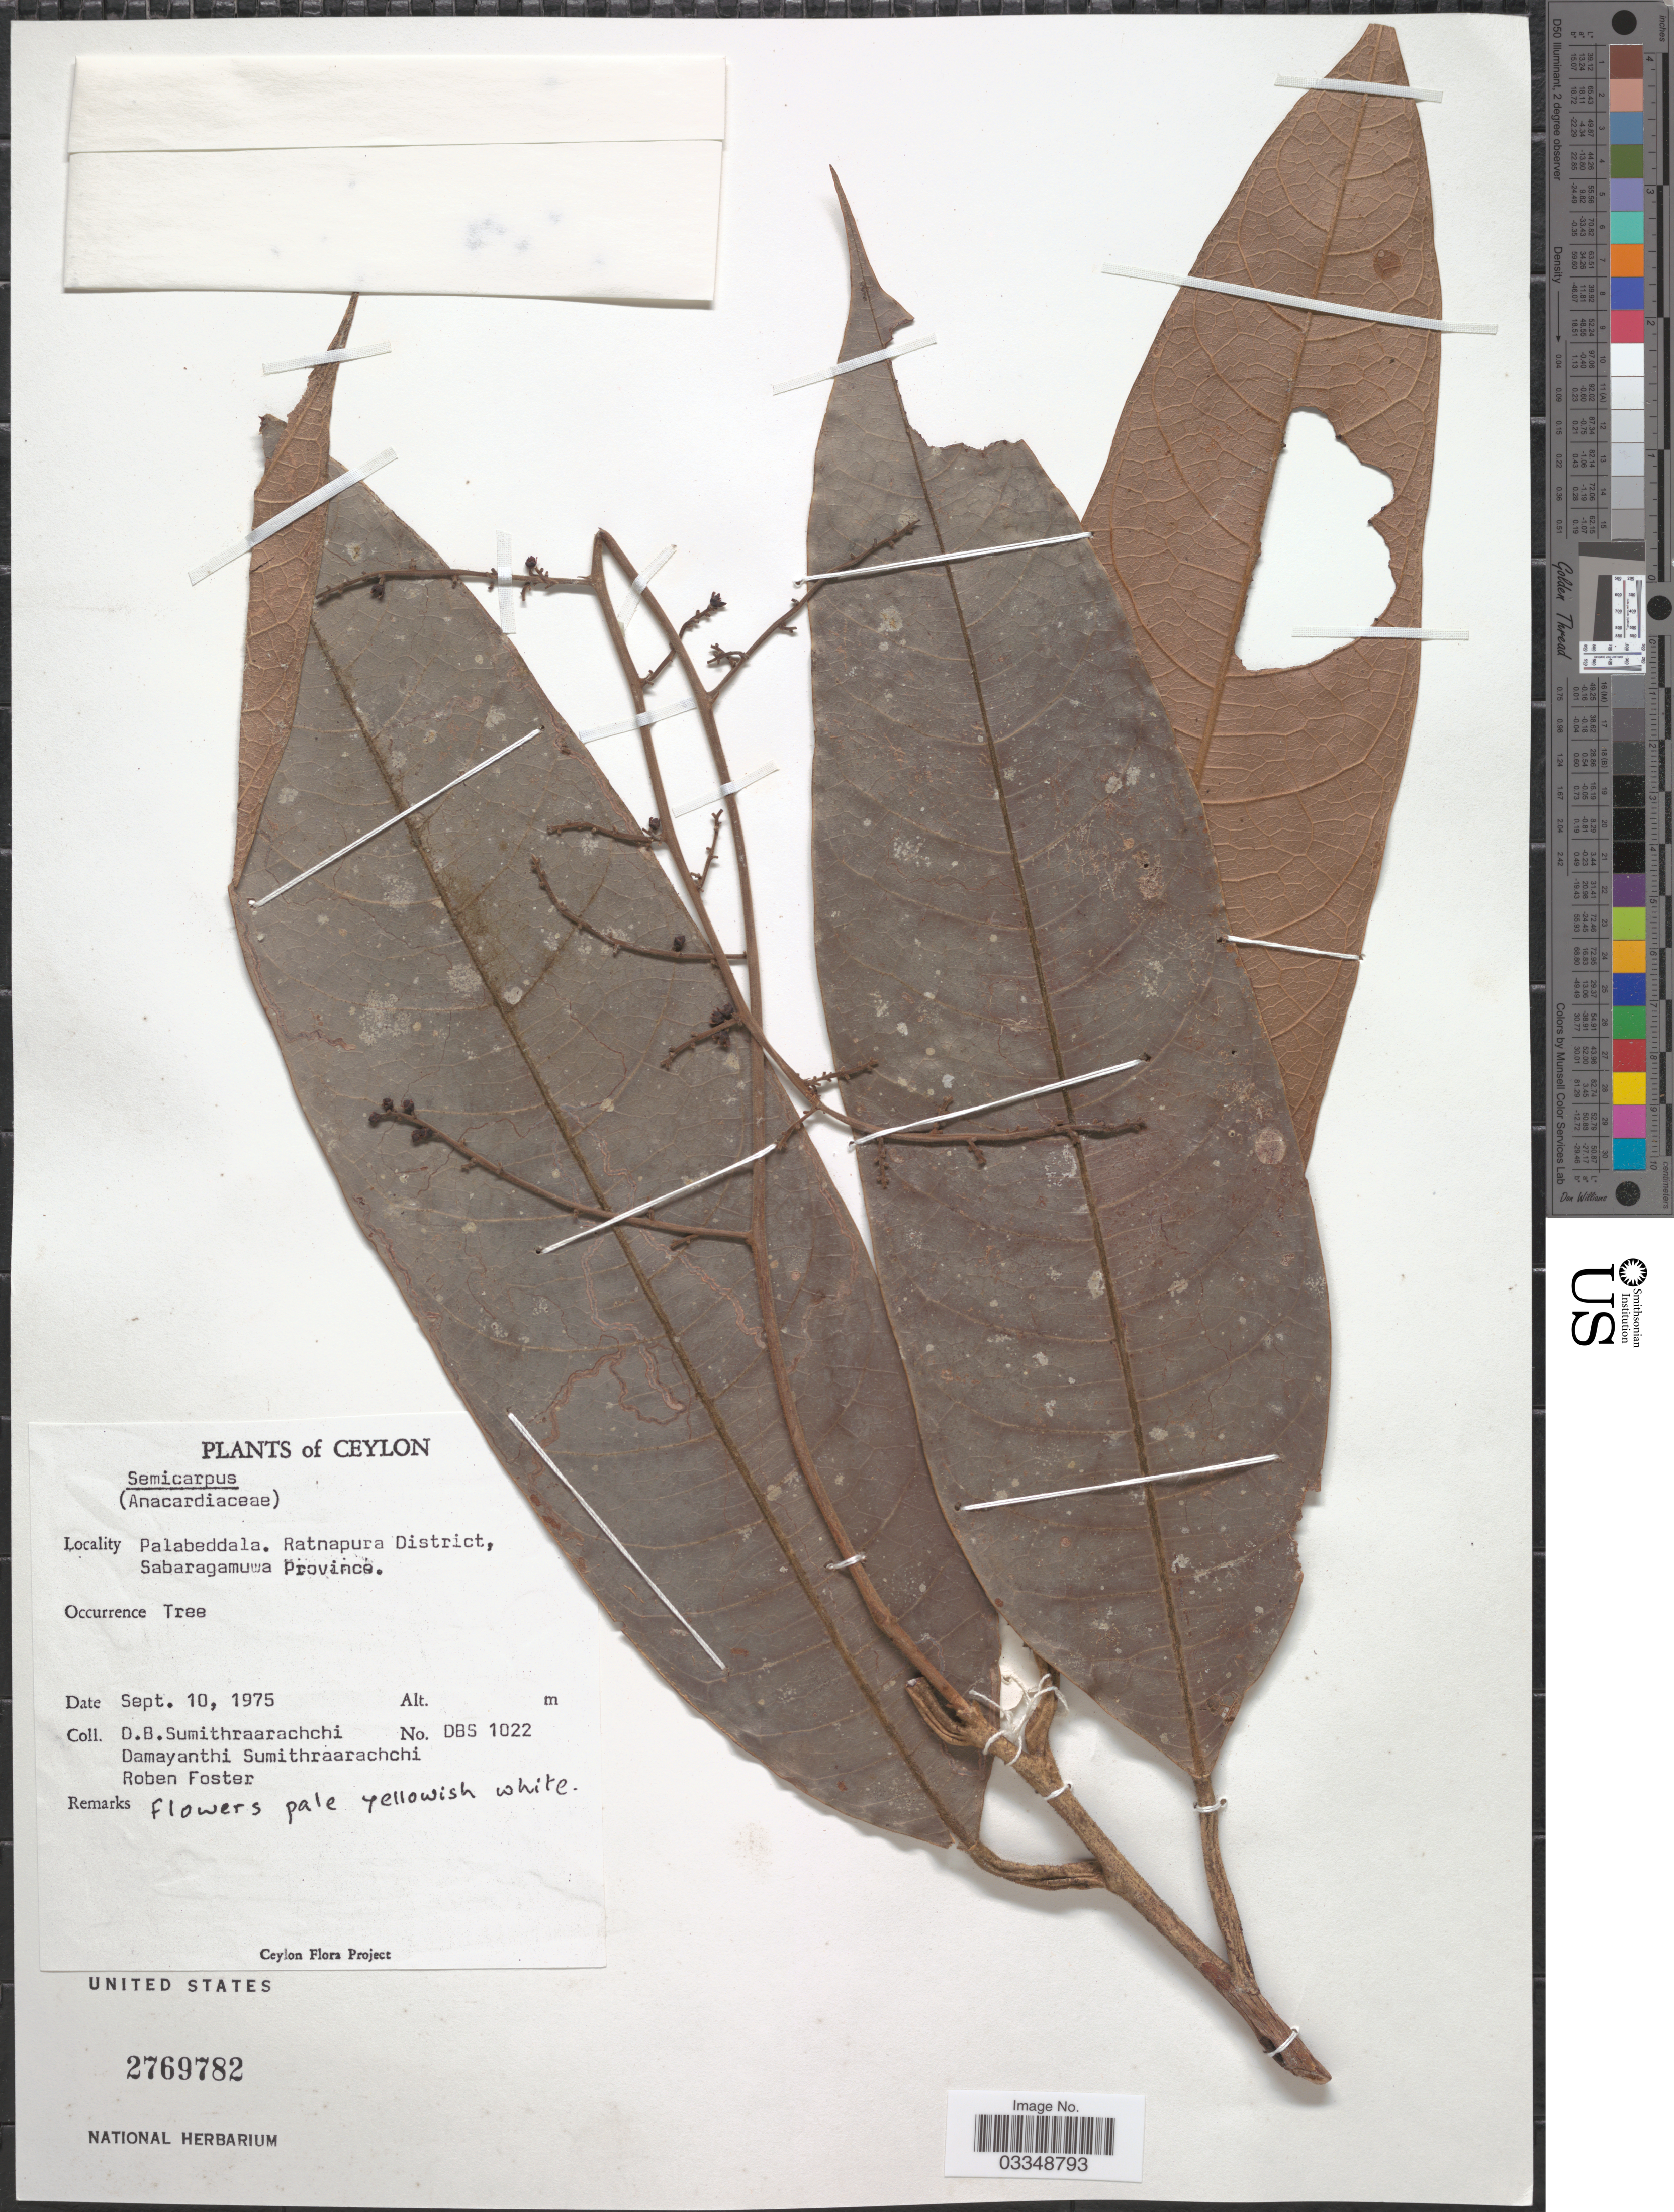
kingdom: Plantae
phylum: Tracheophyta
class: Magnoliopsida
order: Sapindales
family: Anacardiaceae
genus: Semecarpus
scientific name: Semecarpus sp.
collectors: D. B. Sumithraarachchi, D. Sumithraarachchi & R. Foster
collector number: DBS 1022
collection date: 1975-09-10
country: Sri Lanka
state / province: Sabaragamuwa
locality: Ceylon. Palabeddala. Ratnapura District.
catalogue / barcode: US 2769782